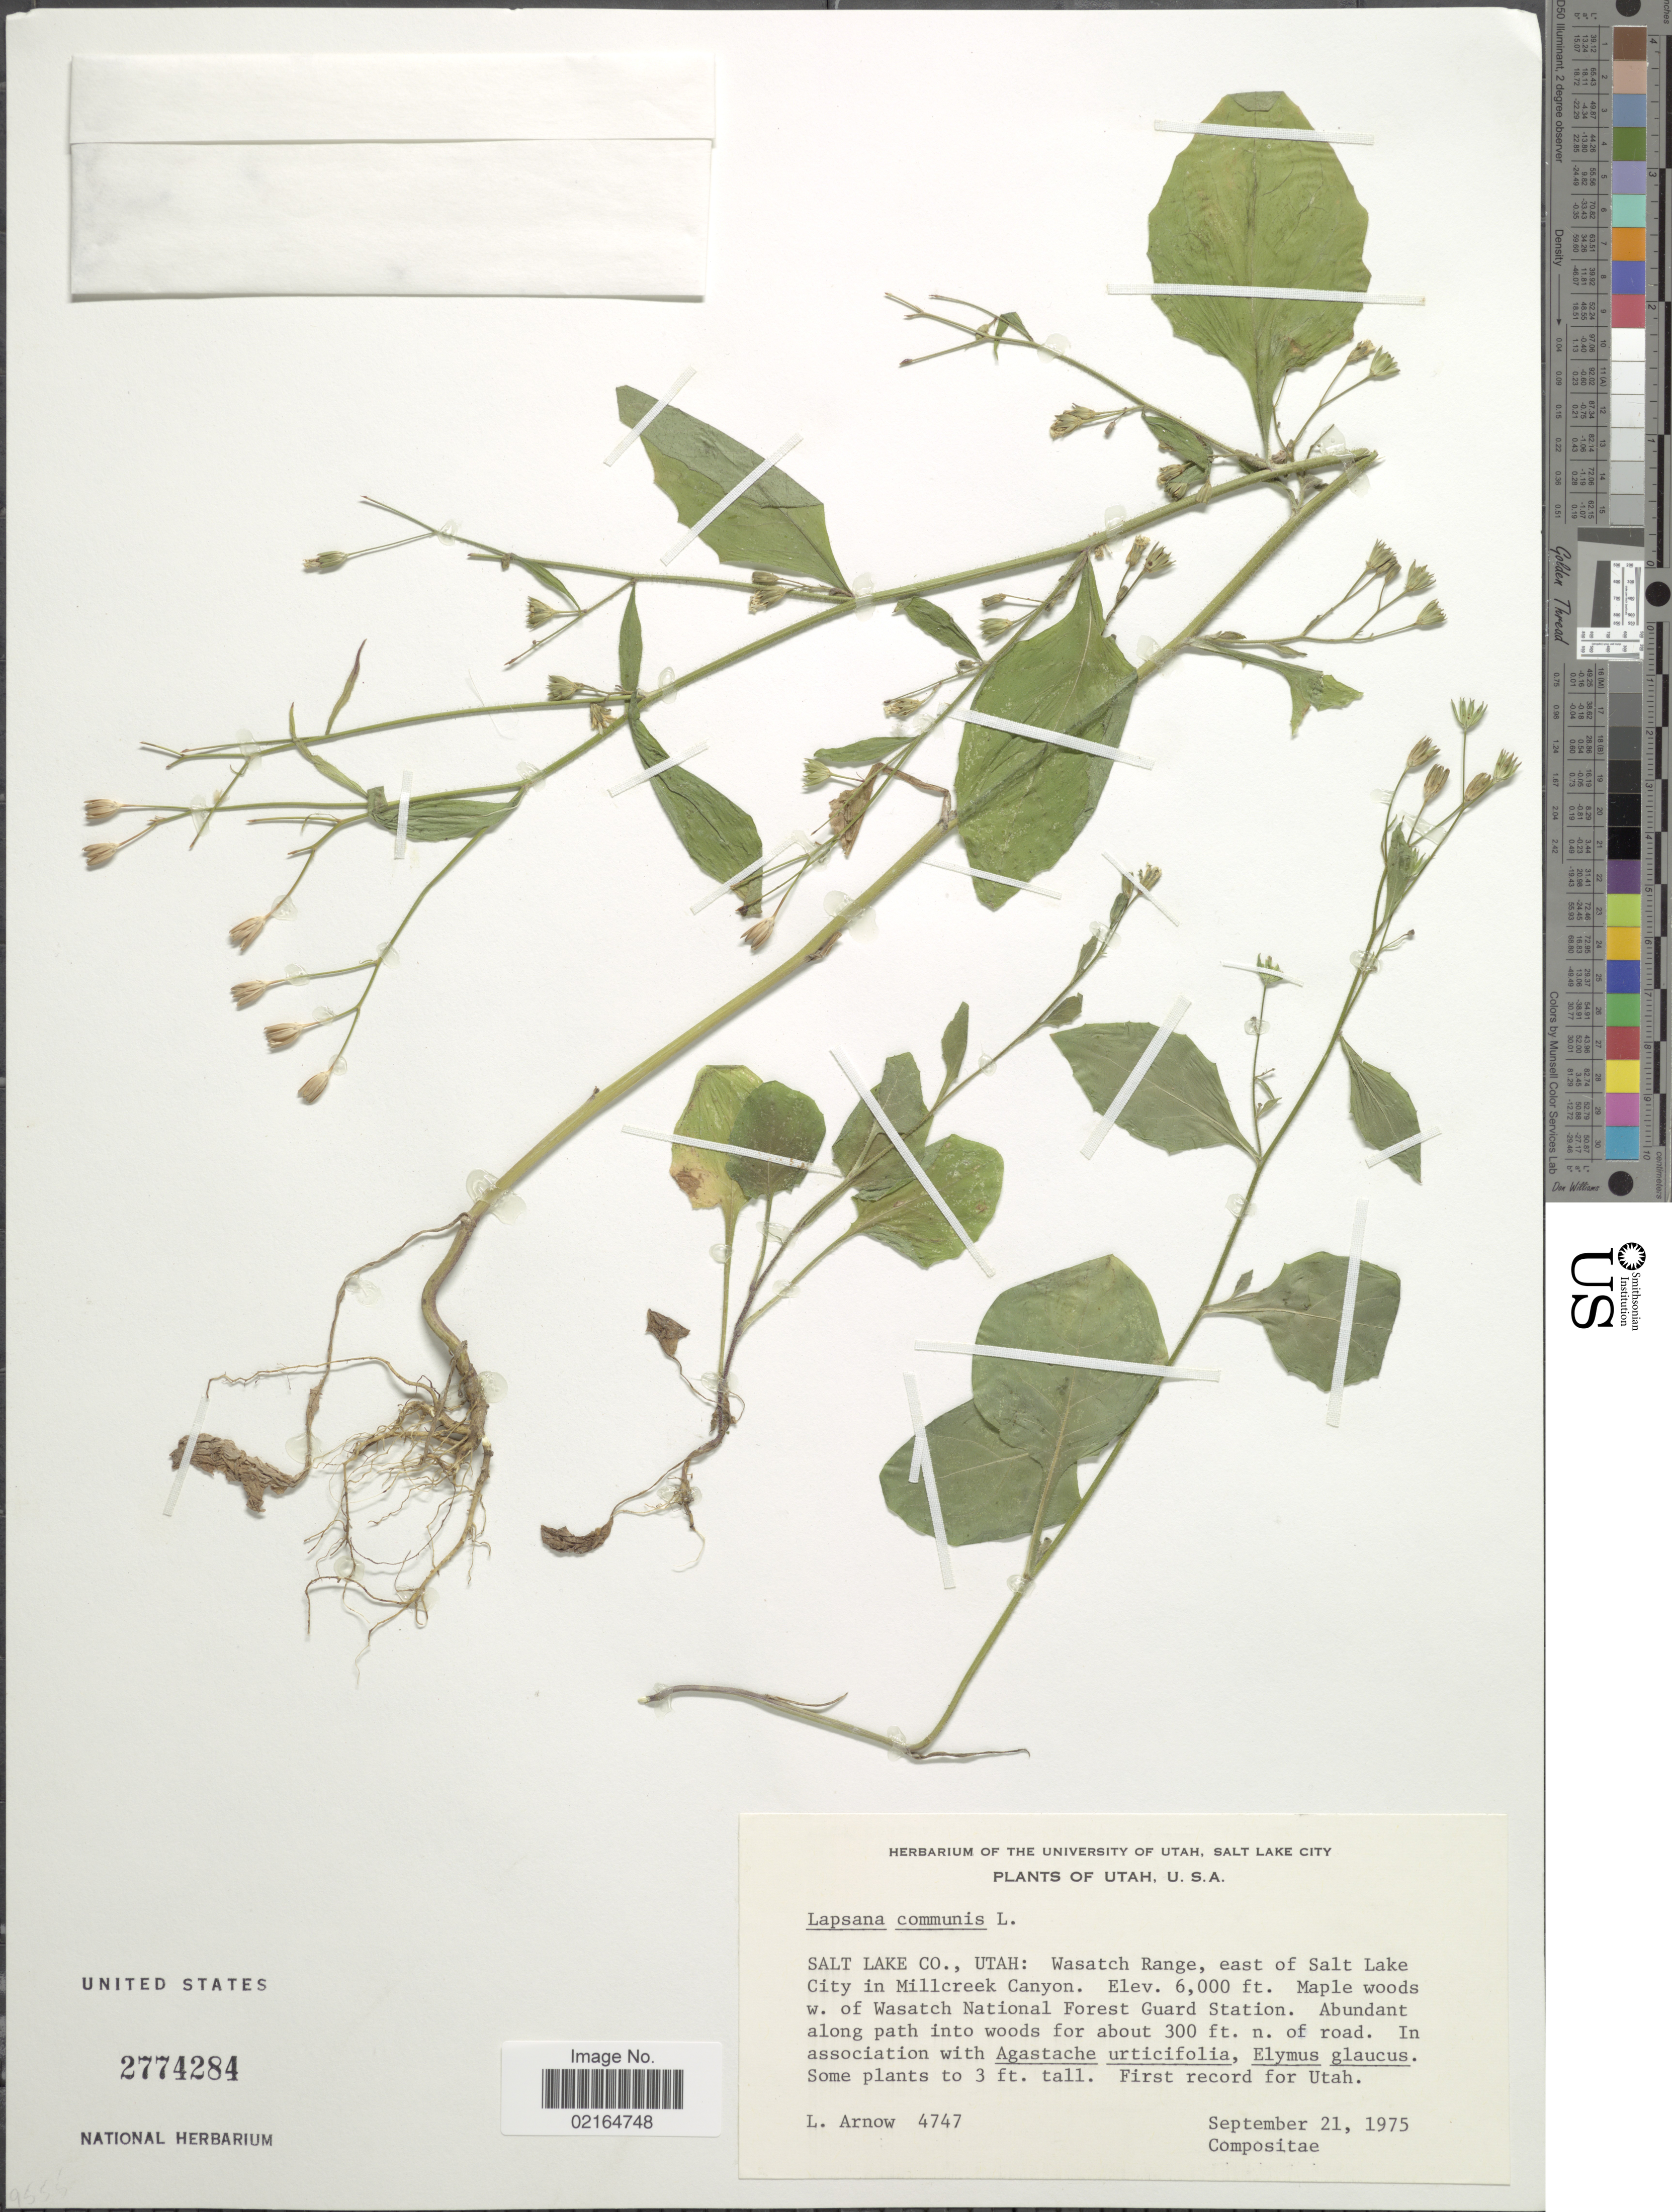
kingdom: Plantae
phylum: Tracheophyta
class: Magnoliopsida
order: Asterales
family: Asteraceae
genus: Lapsana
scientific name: Lapsana communis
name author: L.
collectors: L. Arnow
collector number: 4747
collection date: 1975-09-21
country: United States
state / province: Utah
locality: Salt Lake Co.: Wasatch Range, east of Salt Lake City in Millcreek Canyon, Maple woods w. of Wasatch National Forest Guard Station, abundant along path into woods for about 300 ft. n. of road.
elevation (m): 18288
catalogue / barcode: US 2774284